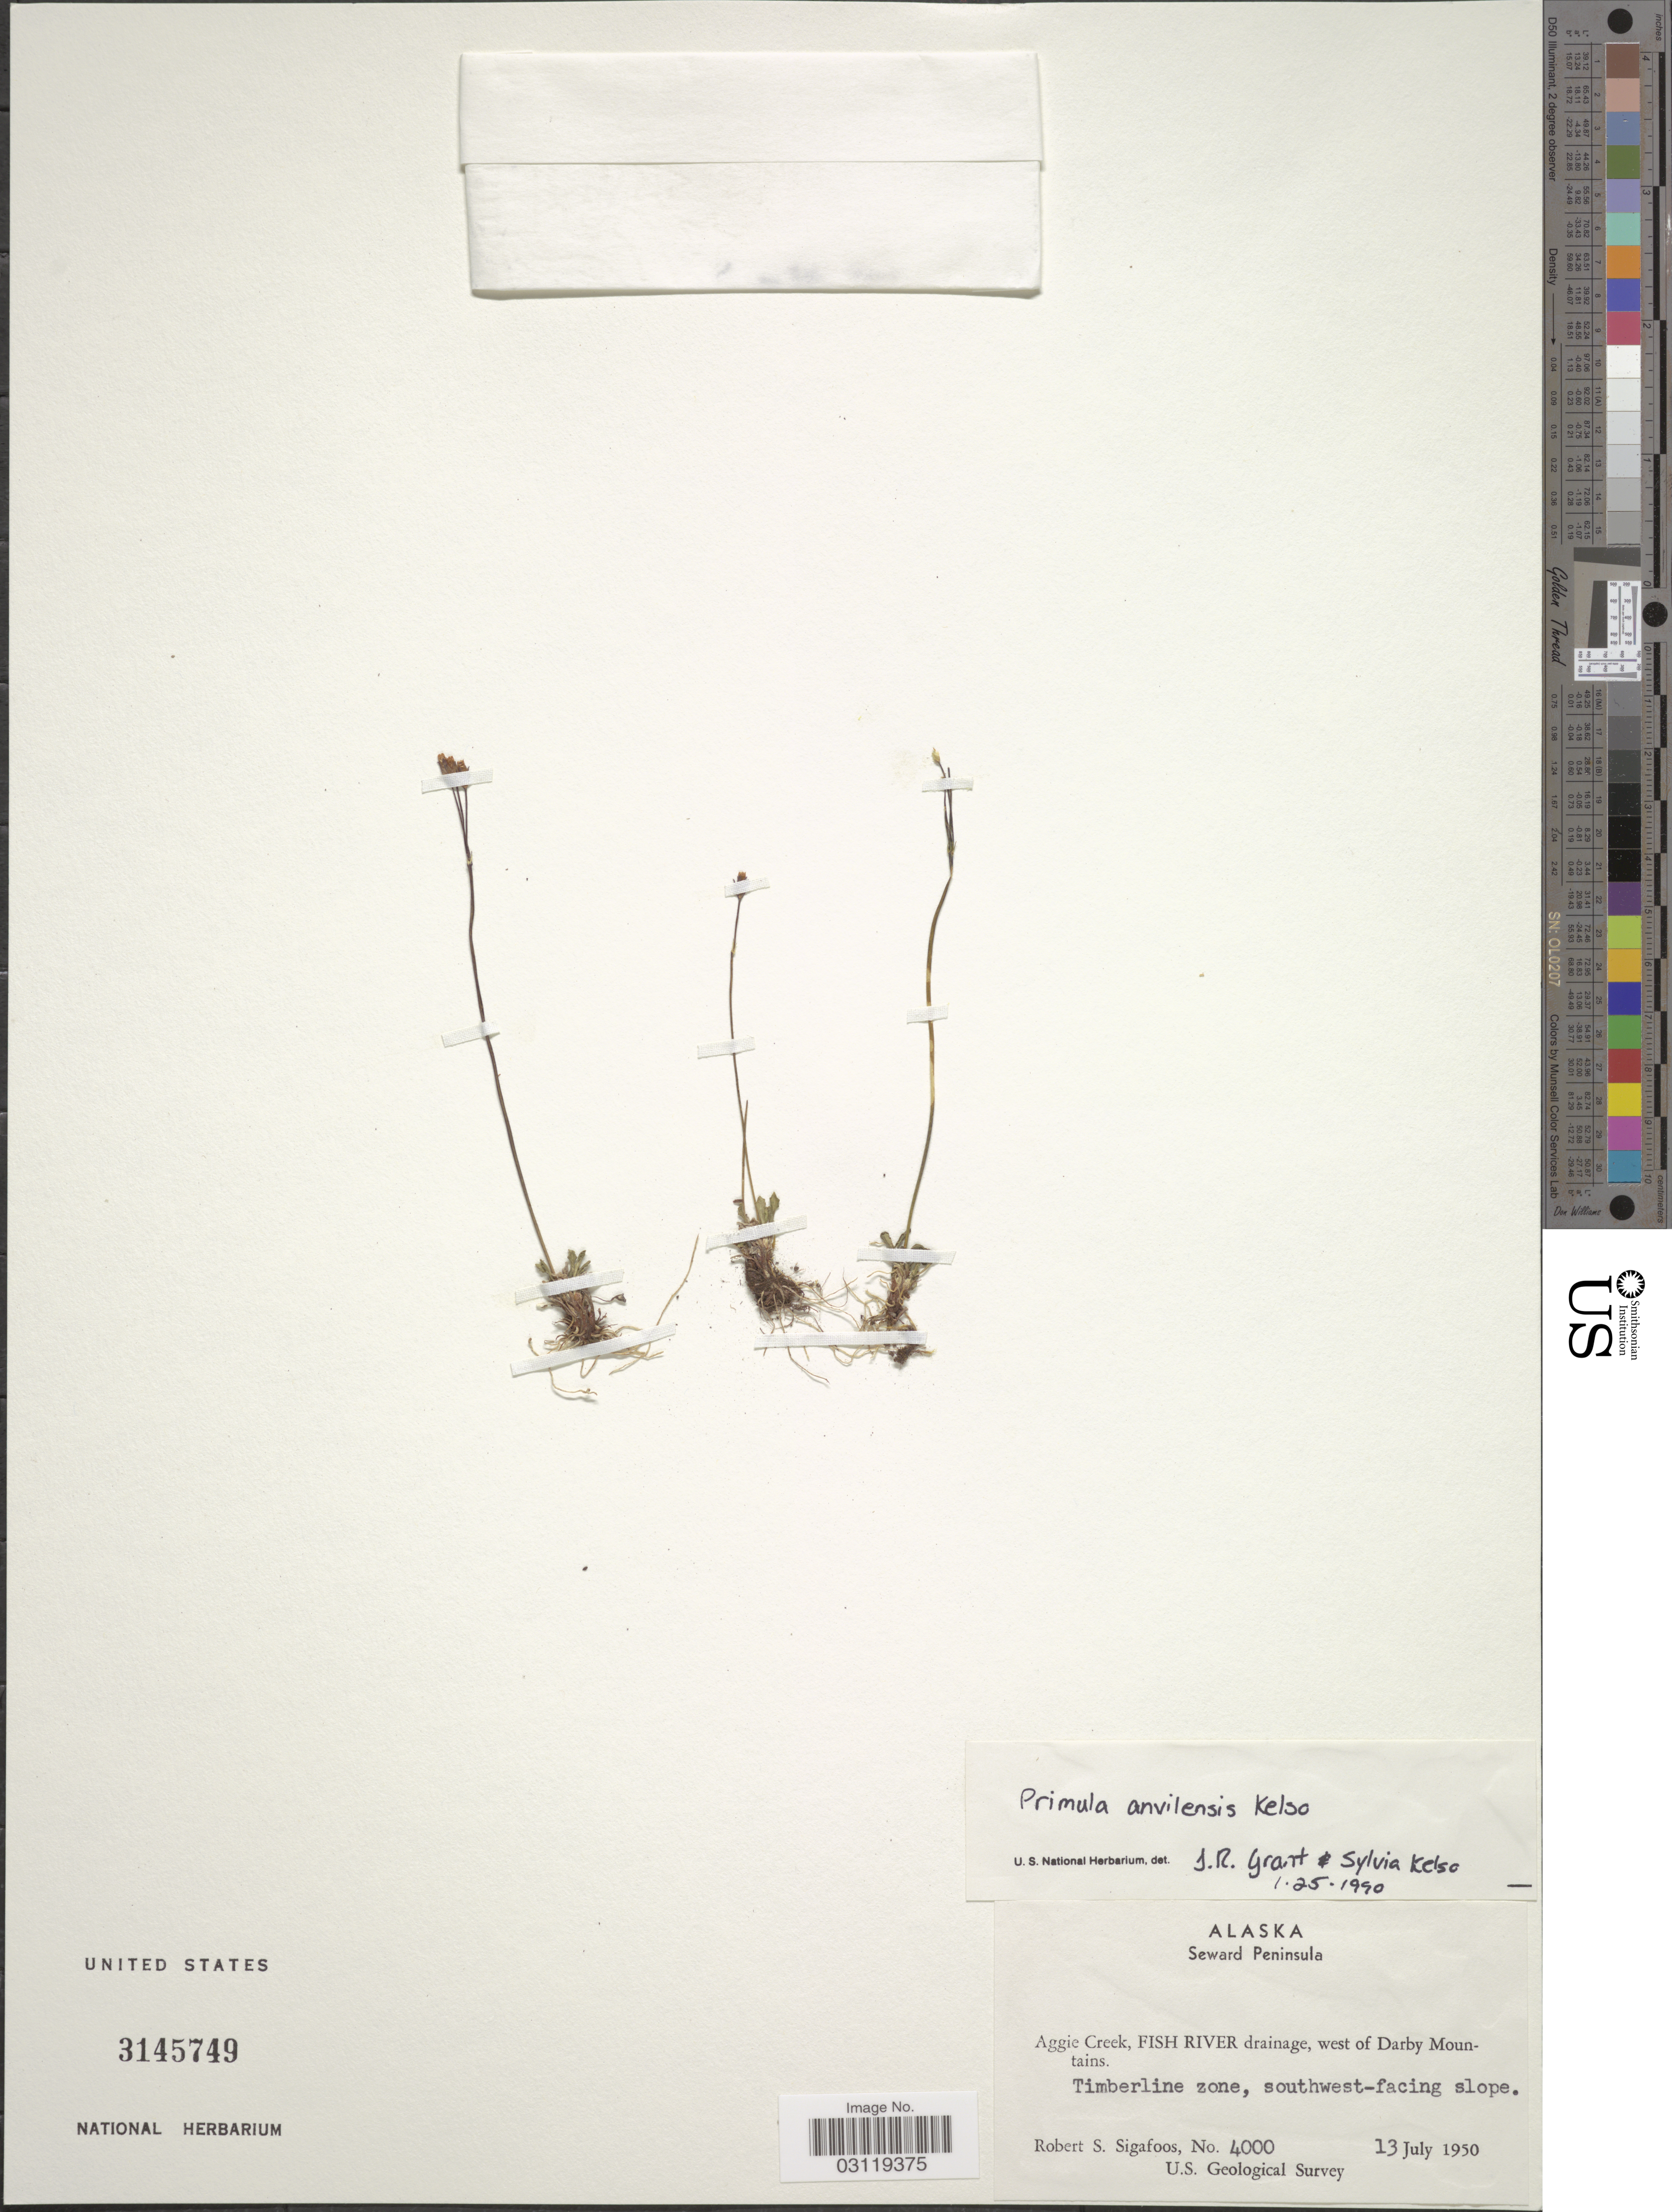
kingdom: Plantae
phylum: Tracheophyta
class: Magnoliopsida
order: Ericales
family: Primulaceae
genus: Primula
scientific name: Primula anvilensis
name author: S. Kelso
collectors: R. Sigafoos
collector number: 4000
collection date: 1950-07-13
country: United States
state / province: Alaska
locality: Seward Peninsula. Aggie Creek, Fish River drainage, west of Darby Mountains. Timberline zone, southwest-facing slope.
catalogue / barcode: US 3145749